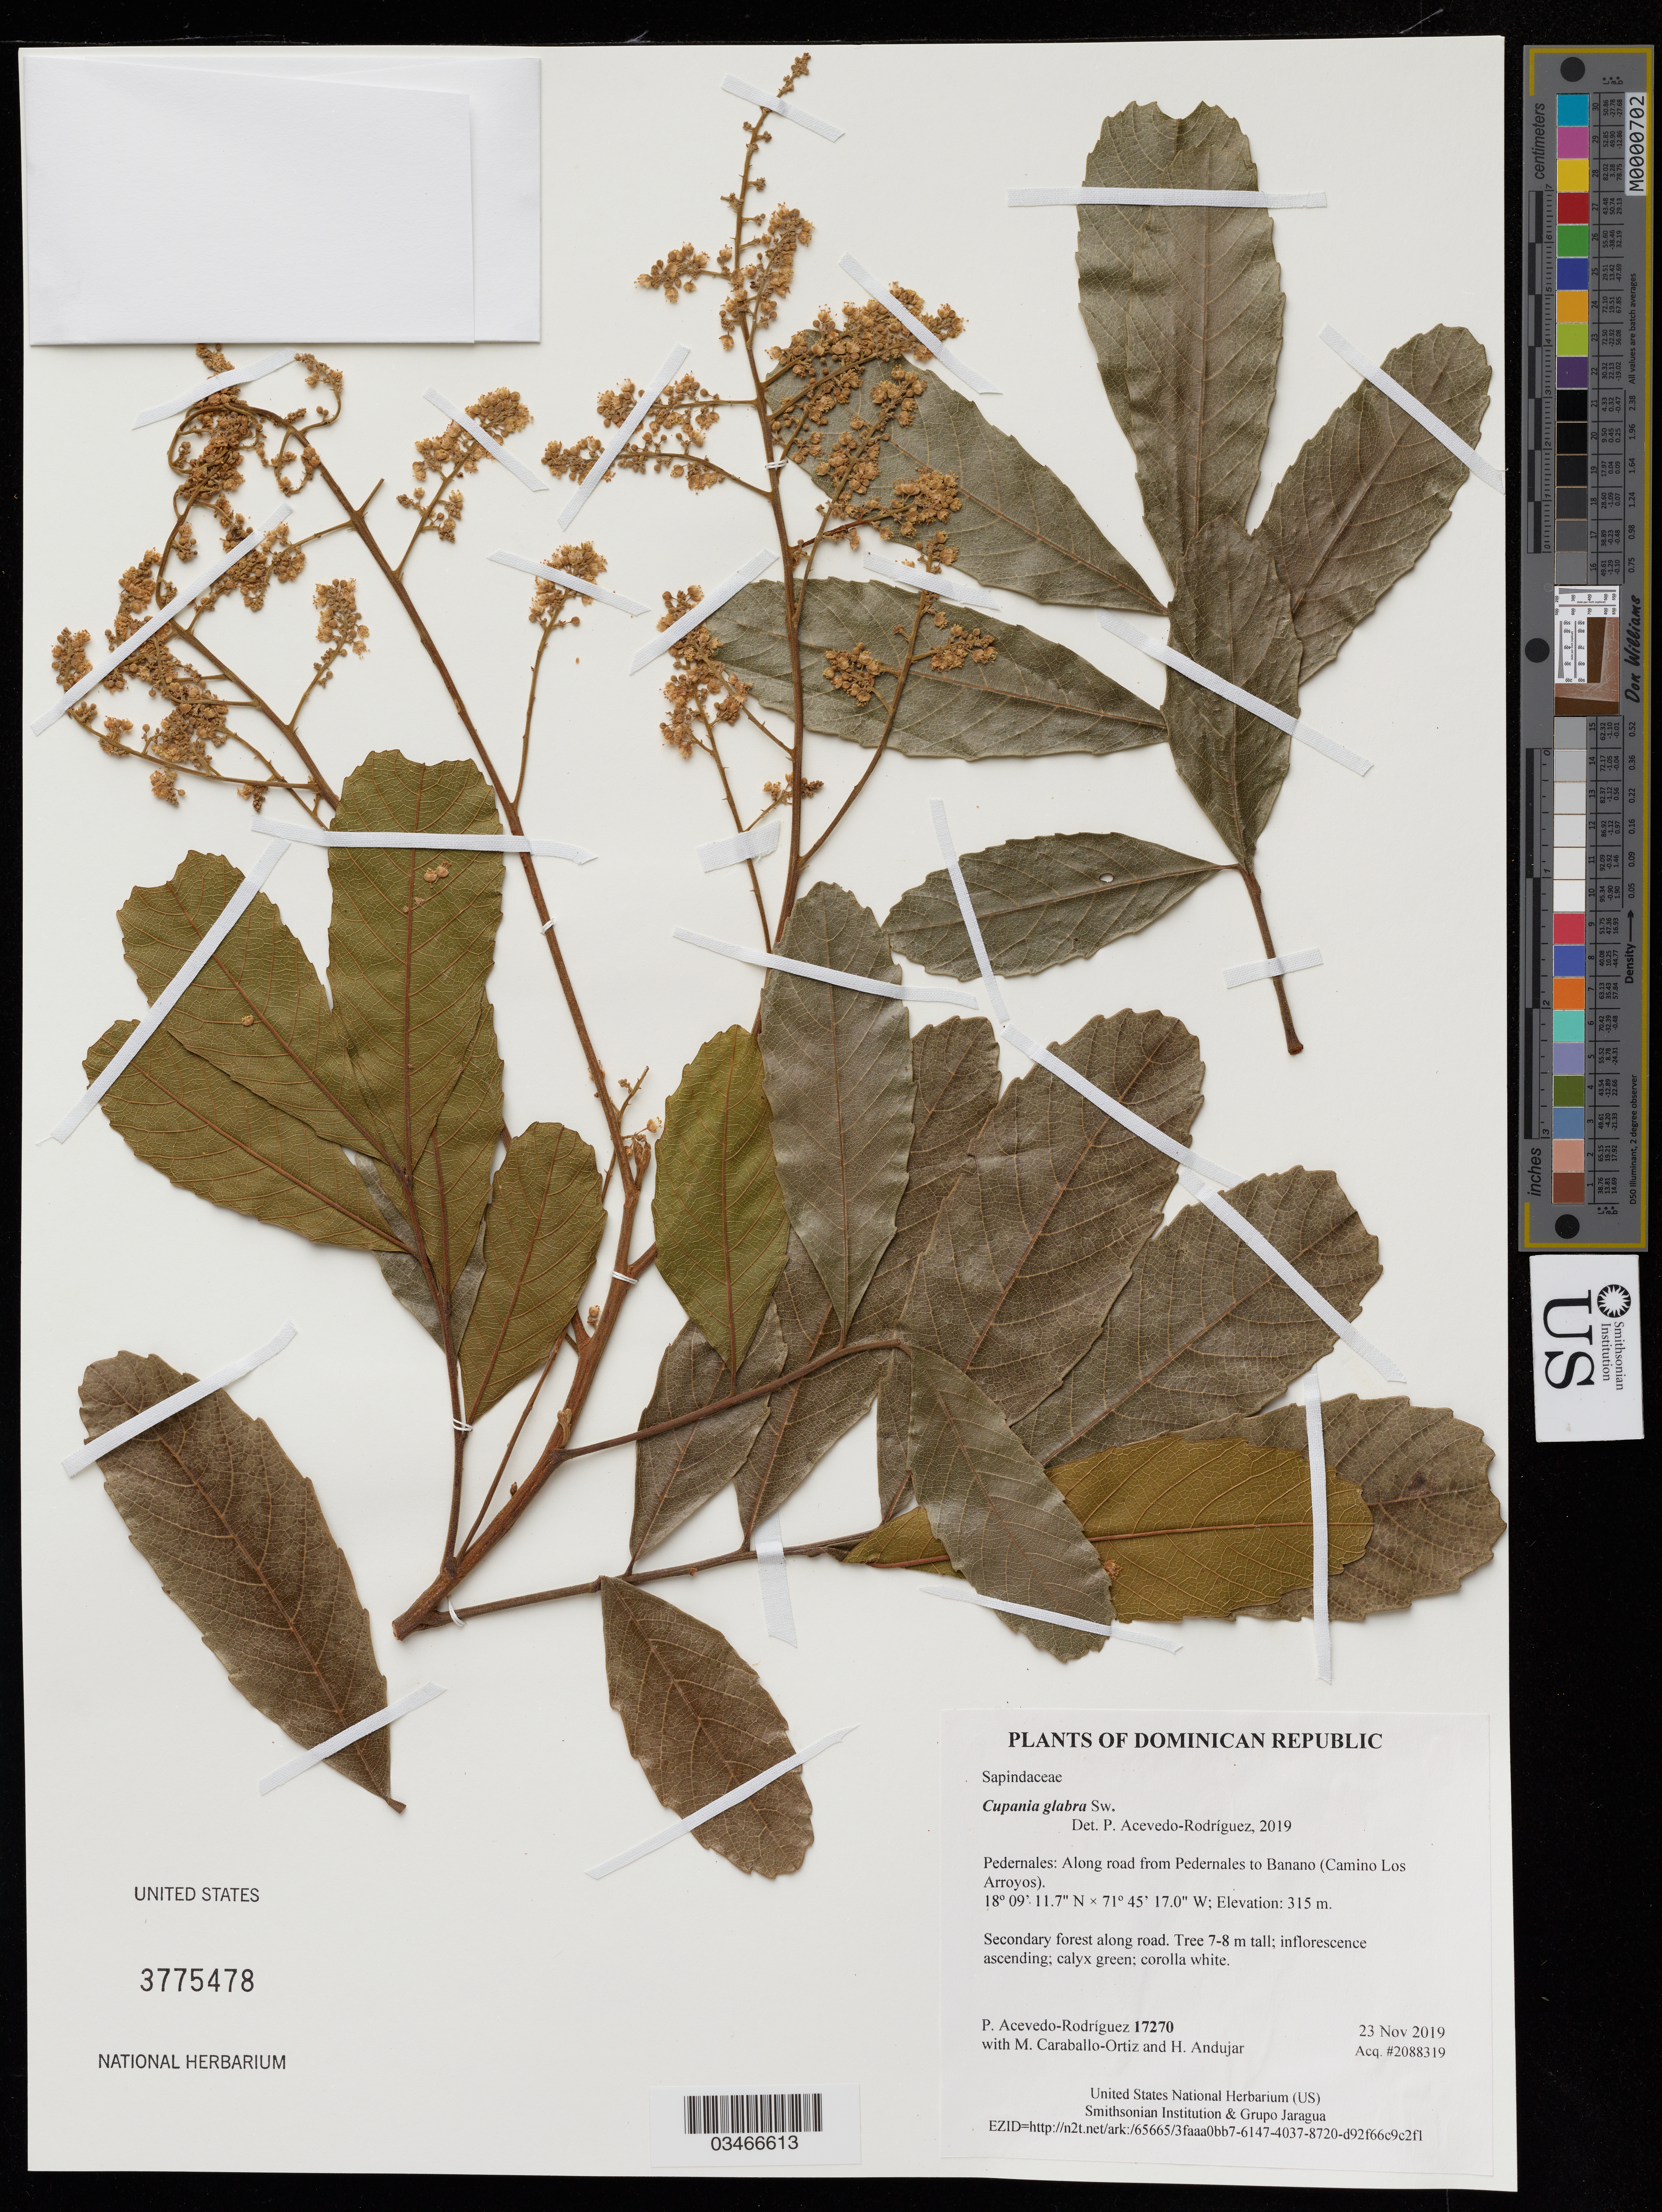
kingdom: Plantae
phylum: Tracheophyta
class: Magnoliopsida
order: Sapindales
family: Sapindaceae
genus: Cupania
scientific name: Cupania glabra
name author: Sw.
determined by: Acevedo-Rodriguez, P., (US), Smithsonian Institution - National Museum of Natural History (UNITED STATES)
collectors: P. Acevedo-Rodriguez, M. Caraballo-Ortiz & H. Andujar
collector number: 17270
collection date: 2019-11-23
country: Dominican Republic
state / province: Pedernales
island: Hispaniola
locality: Along road from Pedernales to Banano (Camino Los Arroyos), disturbed roadside vegetation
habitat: Secondary forest along road.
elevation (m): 315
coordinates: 18.15326 N, 71.75472 W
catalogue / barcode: US 3775478